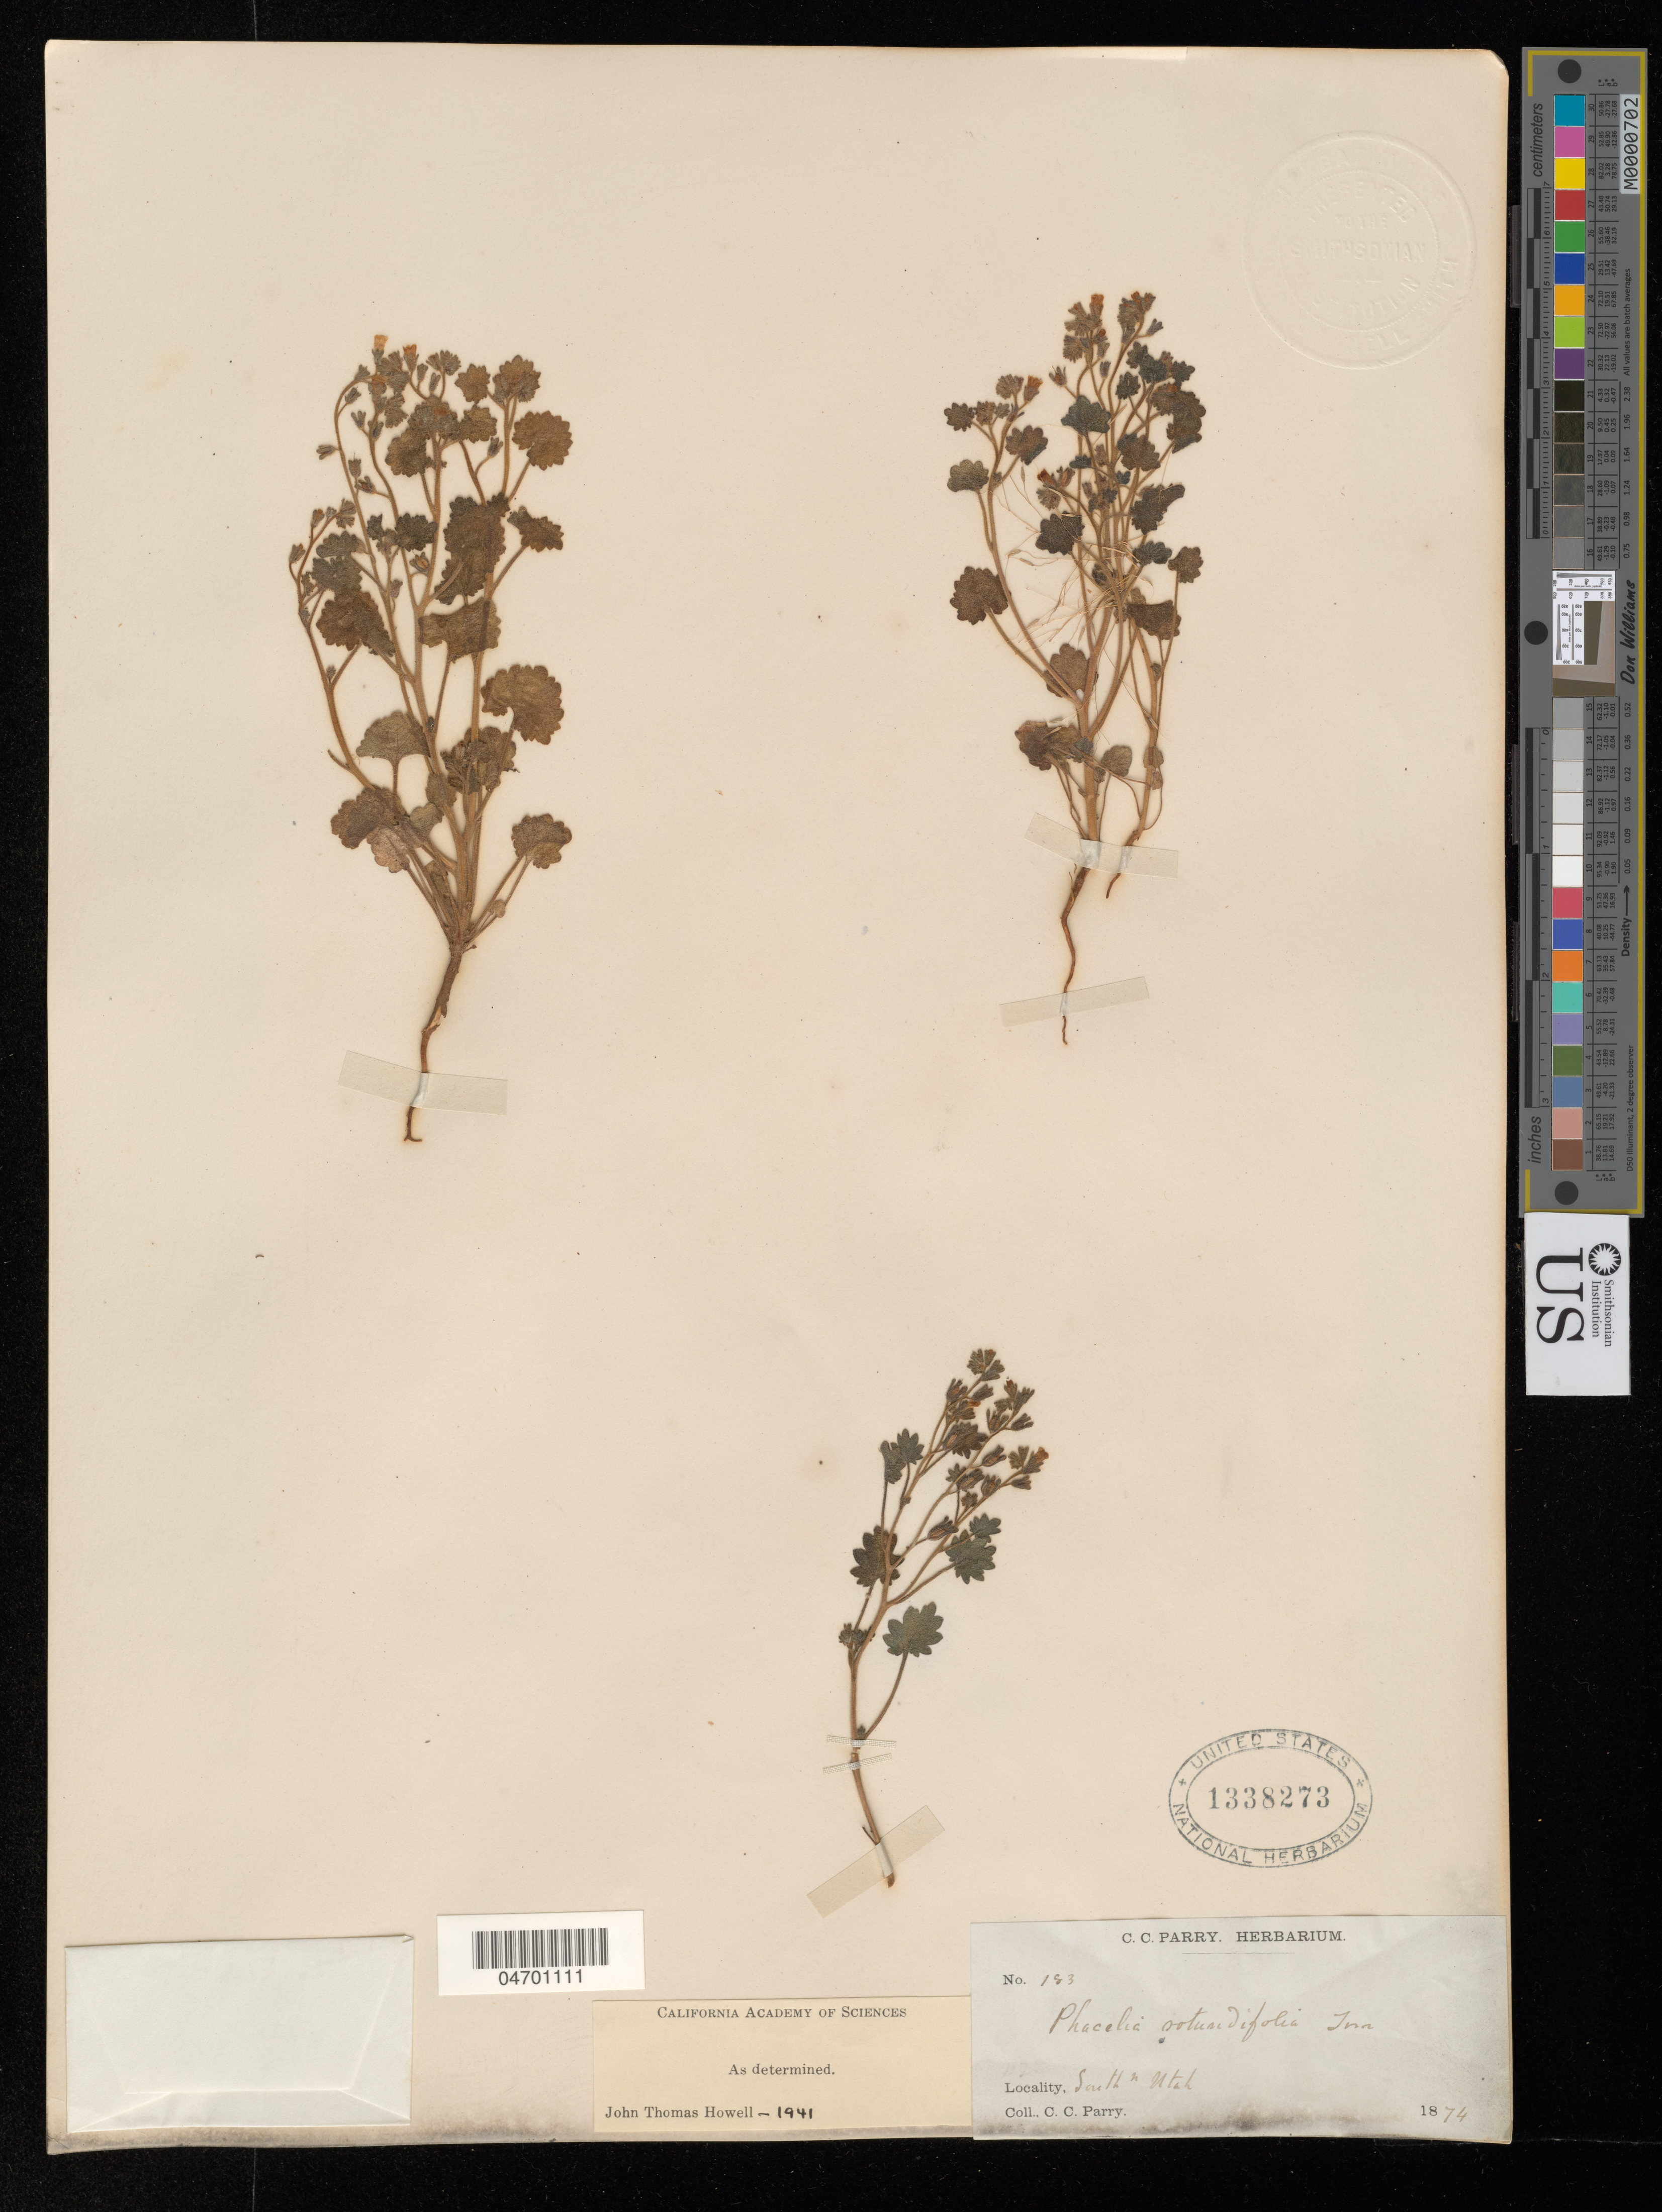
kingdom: Plantae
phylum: Tracheophyta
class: Magnoliopsida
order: Boraginales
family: Hydrophyllaceae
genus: Phacelia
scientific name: Phacelia rotundifolia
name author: Torr. ex S. Watson in C. King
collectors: C. C. Parry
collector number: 183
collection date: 1874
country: United States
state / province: Utah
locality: Southn Utah.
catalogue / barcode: US 1338273